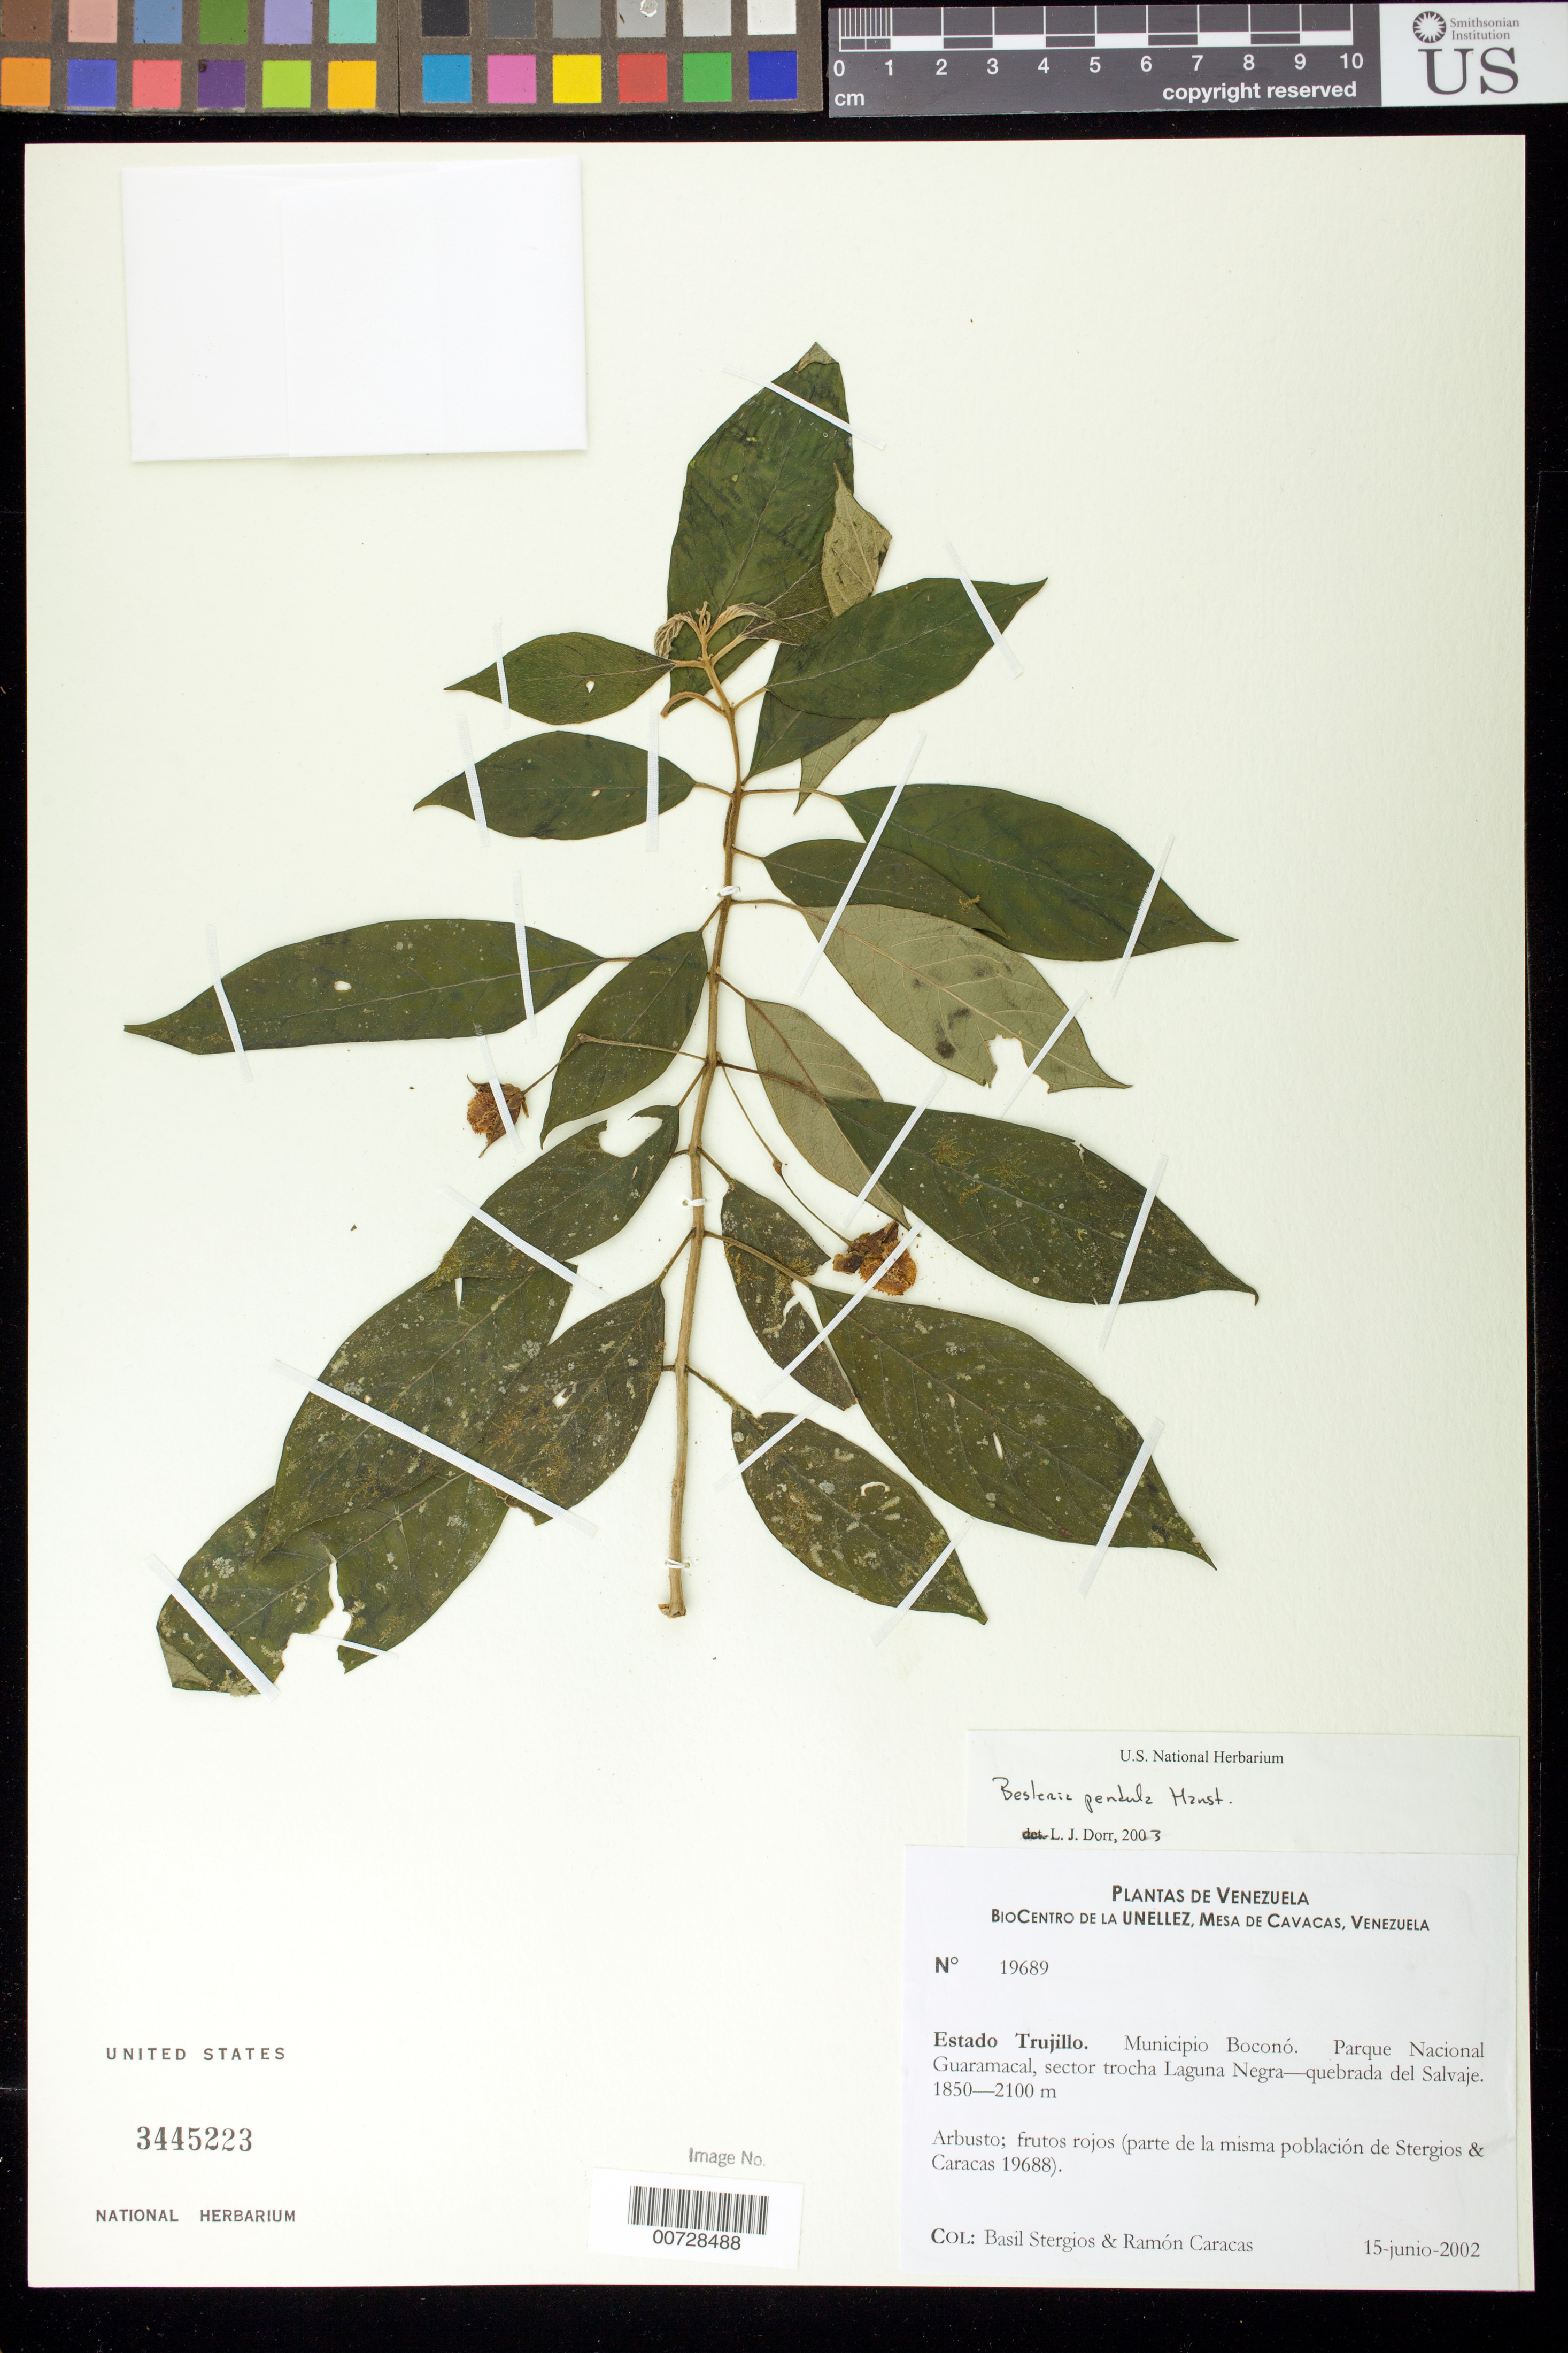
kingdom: Plantae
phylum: Tracheophyta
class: Magnoliopsida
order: Lamiales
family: Gesneriaceae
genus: Besleria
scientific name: Besleria pendula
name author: Hanst.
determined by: Dorr, L. J., (BOT), Smithsonian Institution - National Museum of Natural History (UNITED STATES)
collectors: B. G. Stergios & R. Caracas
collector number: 19689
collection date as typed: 15 Jun 2002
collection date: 2002-06-15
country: Venezuela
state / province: Trujillo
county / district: Boconó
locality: Parque Nacional Guaramacal, sector trocha Laguna Negra - quebrada del Salvaje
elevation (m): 1850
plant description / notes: PORT, US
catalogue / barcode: US 3445223